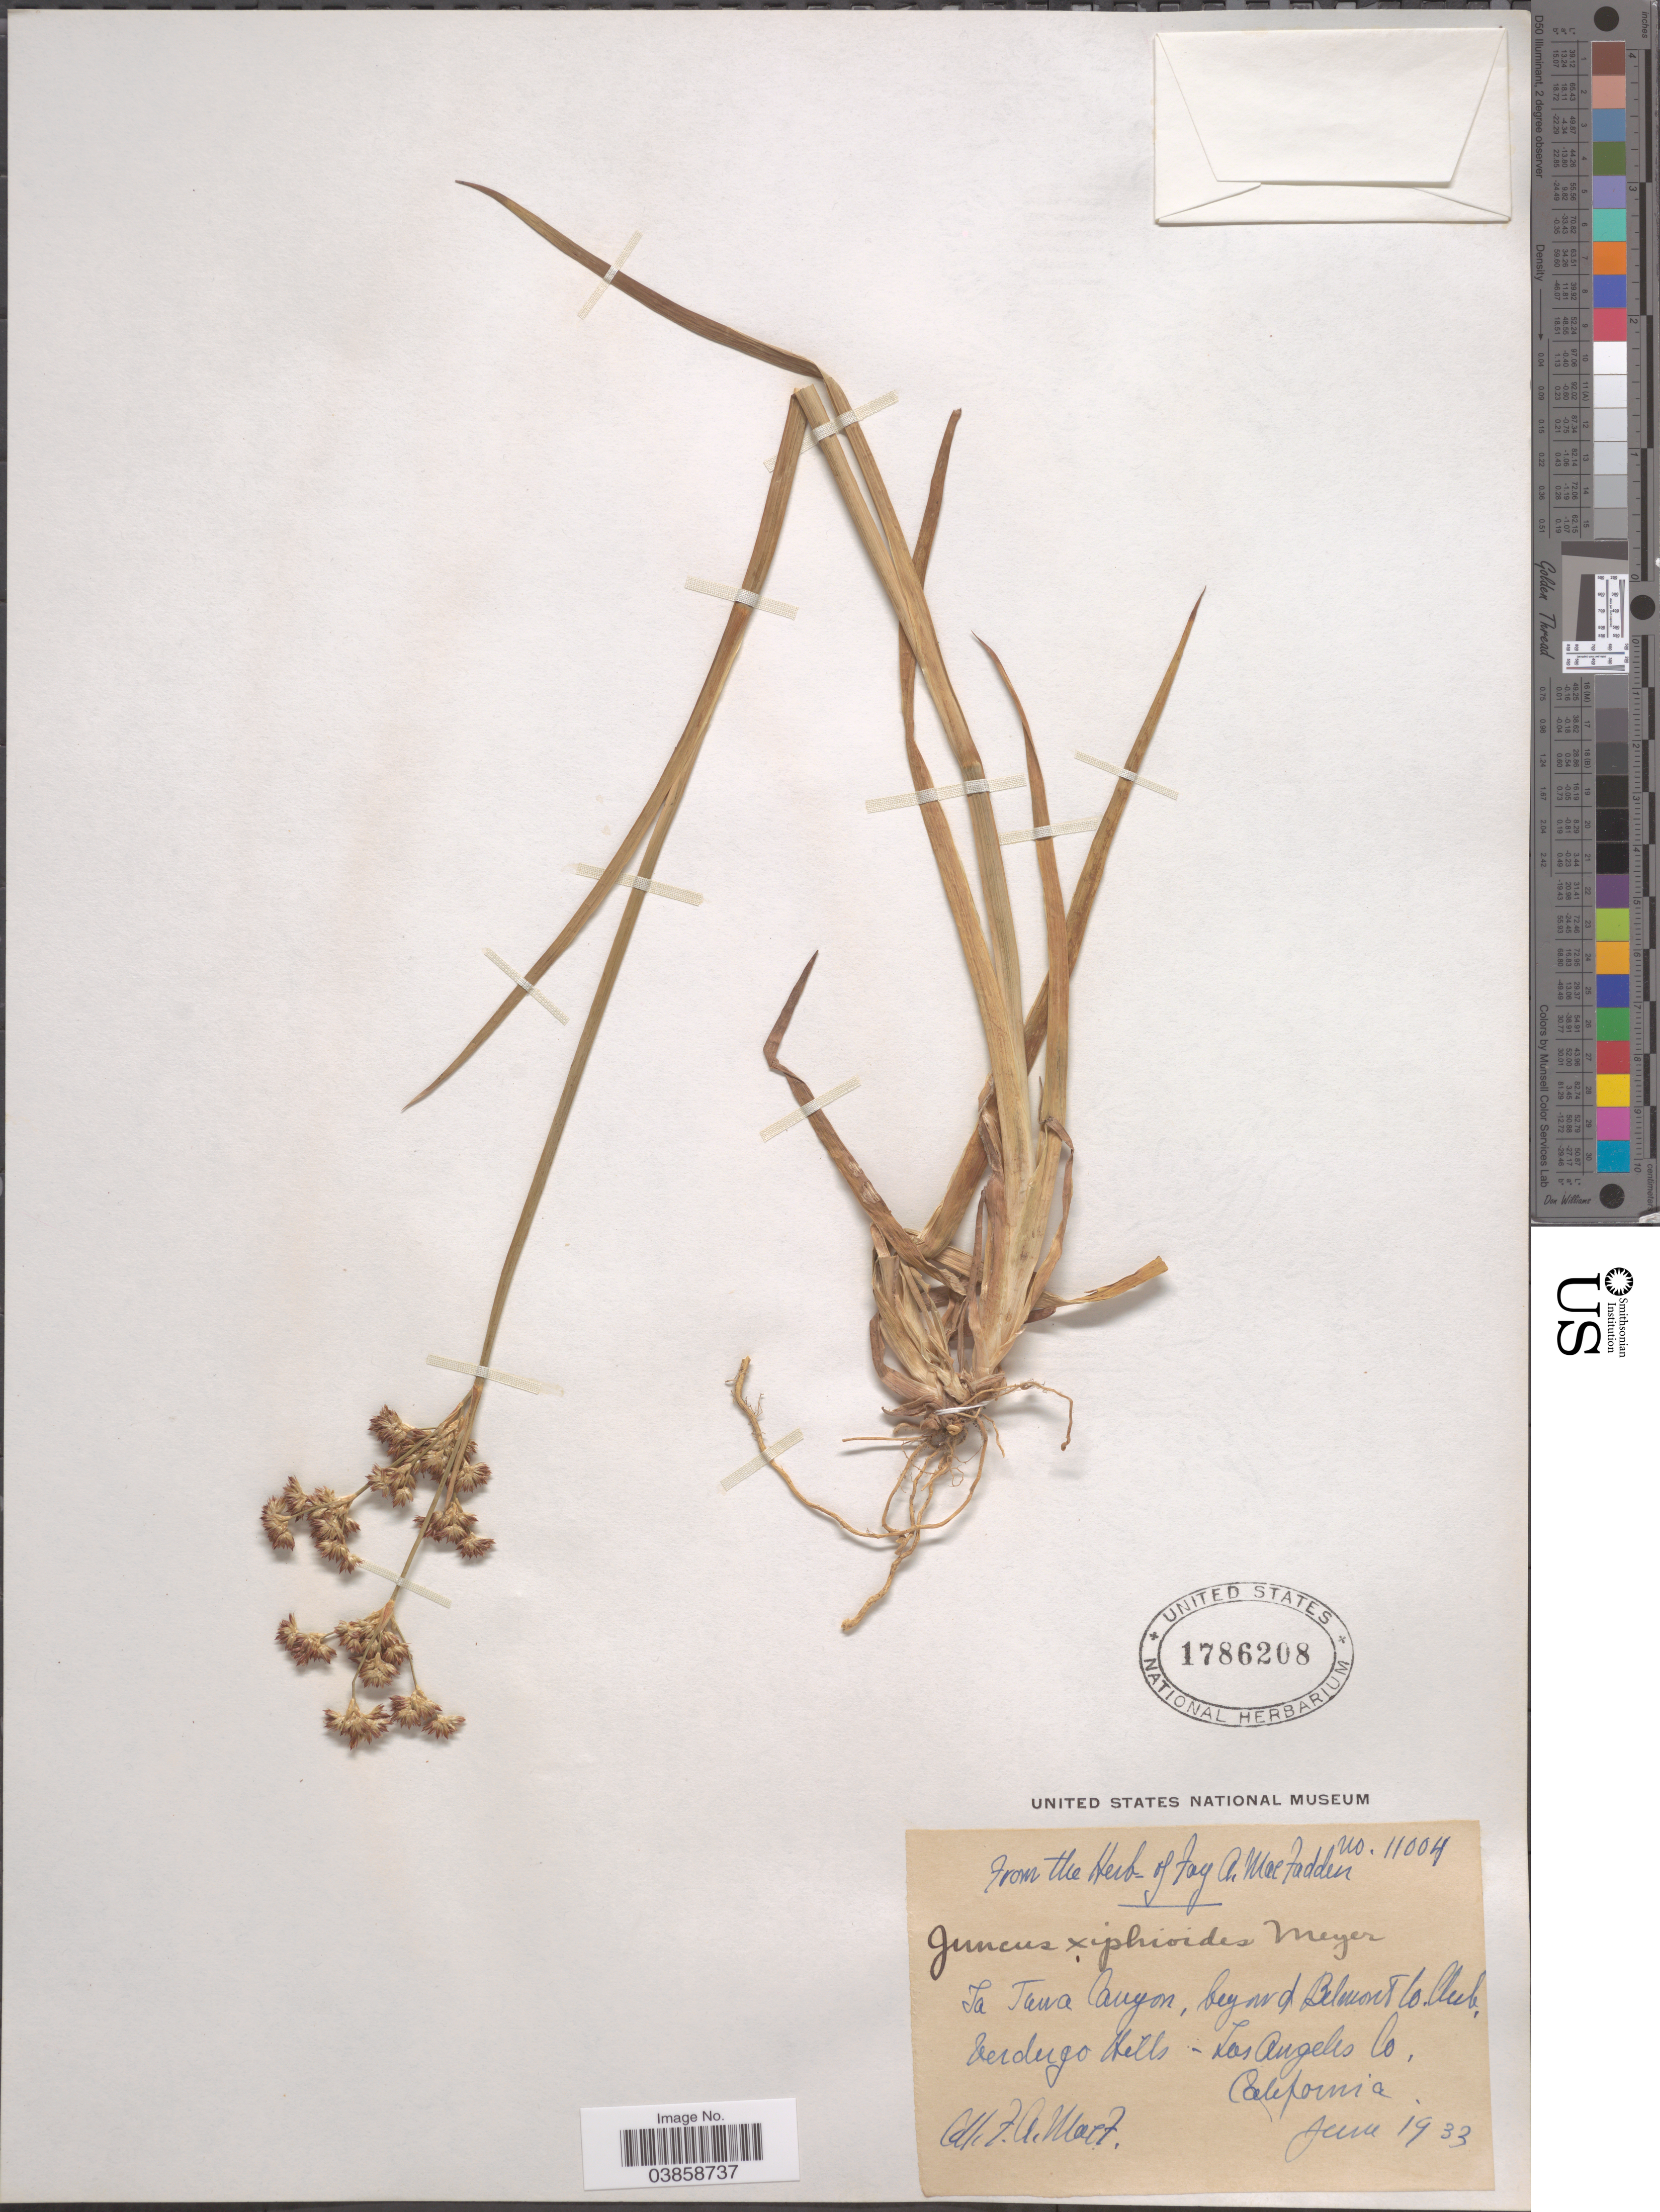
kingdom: Plantae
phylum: Tracheophyta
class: Liliopsida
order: Poales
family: Juncaceae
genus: Juncus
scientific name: Juncus xiphioides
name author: E. Mey.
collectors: F. MacFadden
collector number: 11004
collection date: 1933-06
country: United States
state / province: California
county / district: Los Angeles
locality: La Tuna Canyon, beyond Belmont Co. Club Verdurgo Hills - Los Angeles Co.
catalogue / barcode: US 1786208